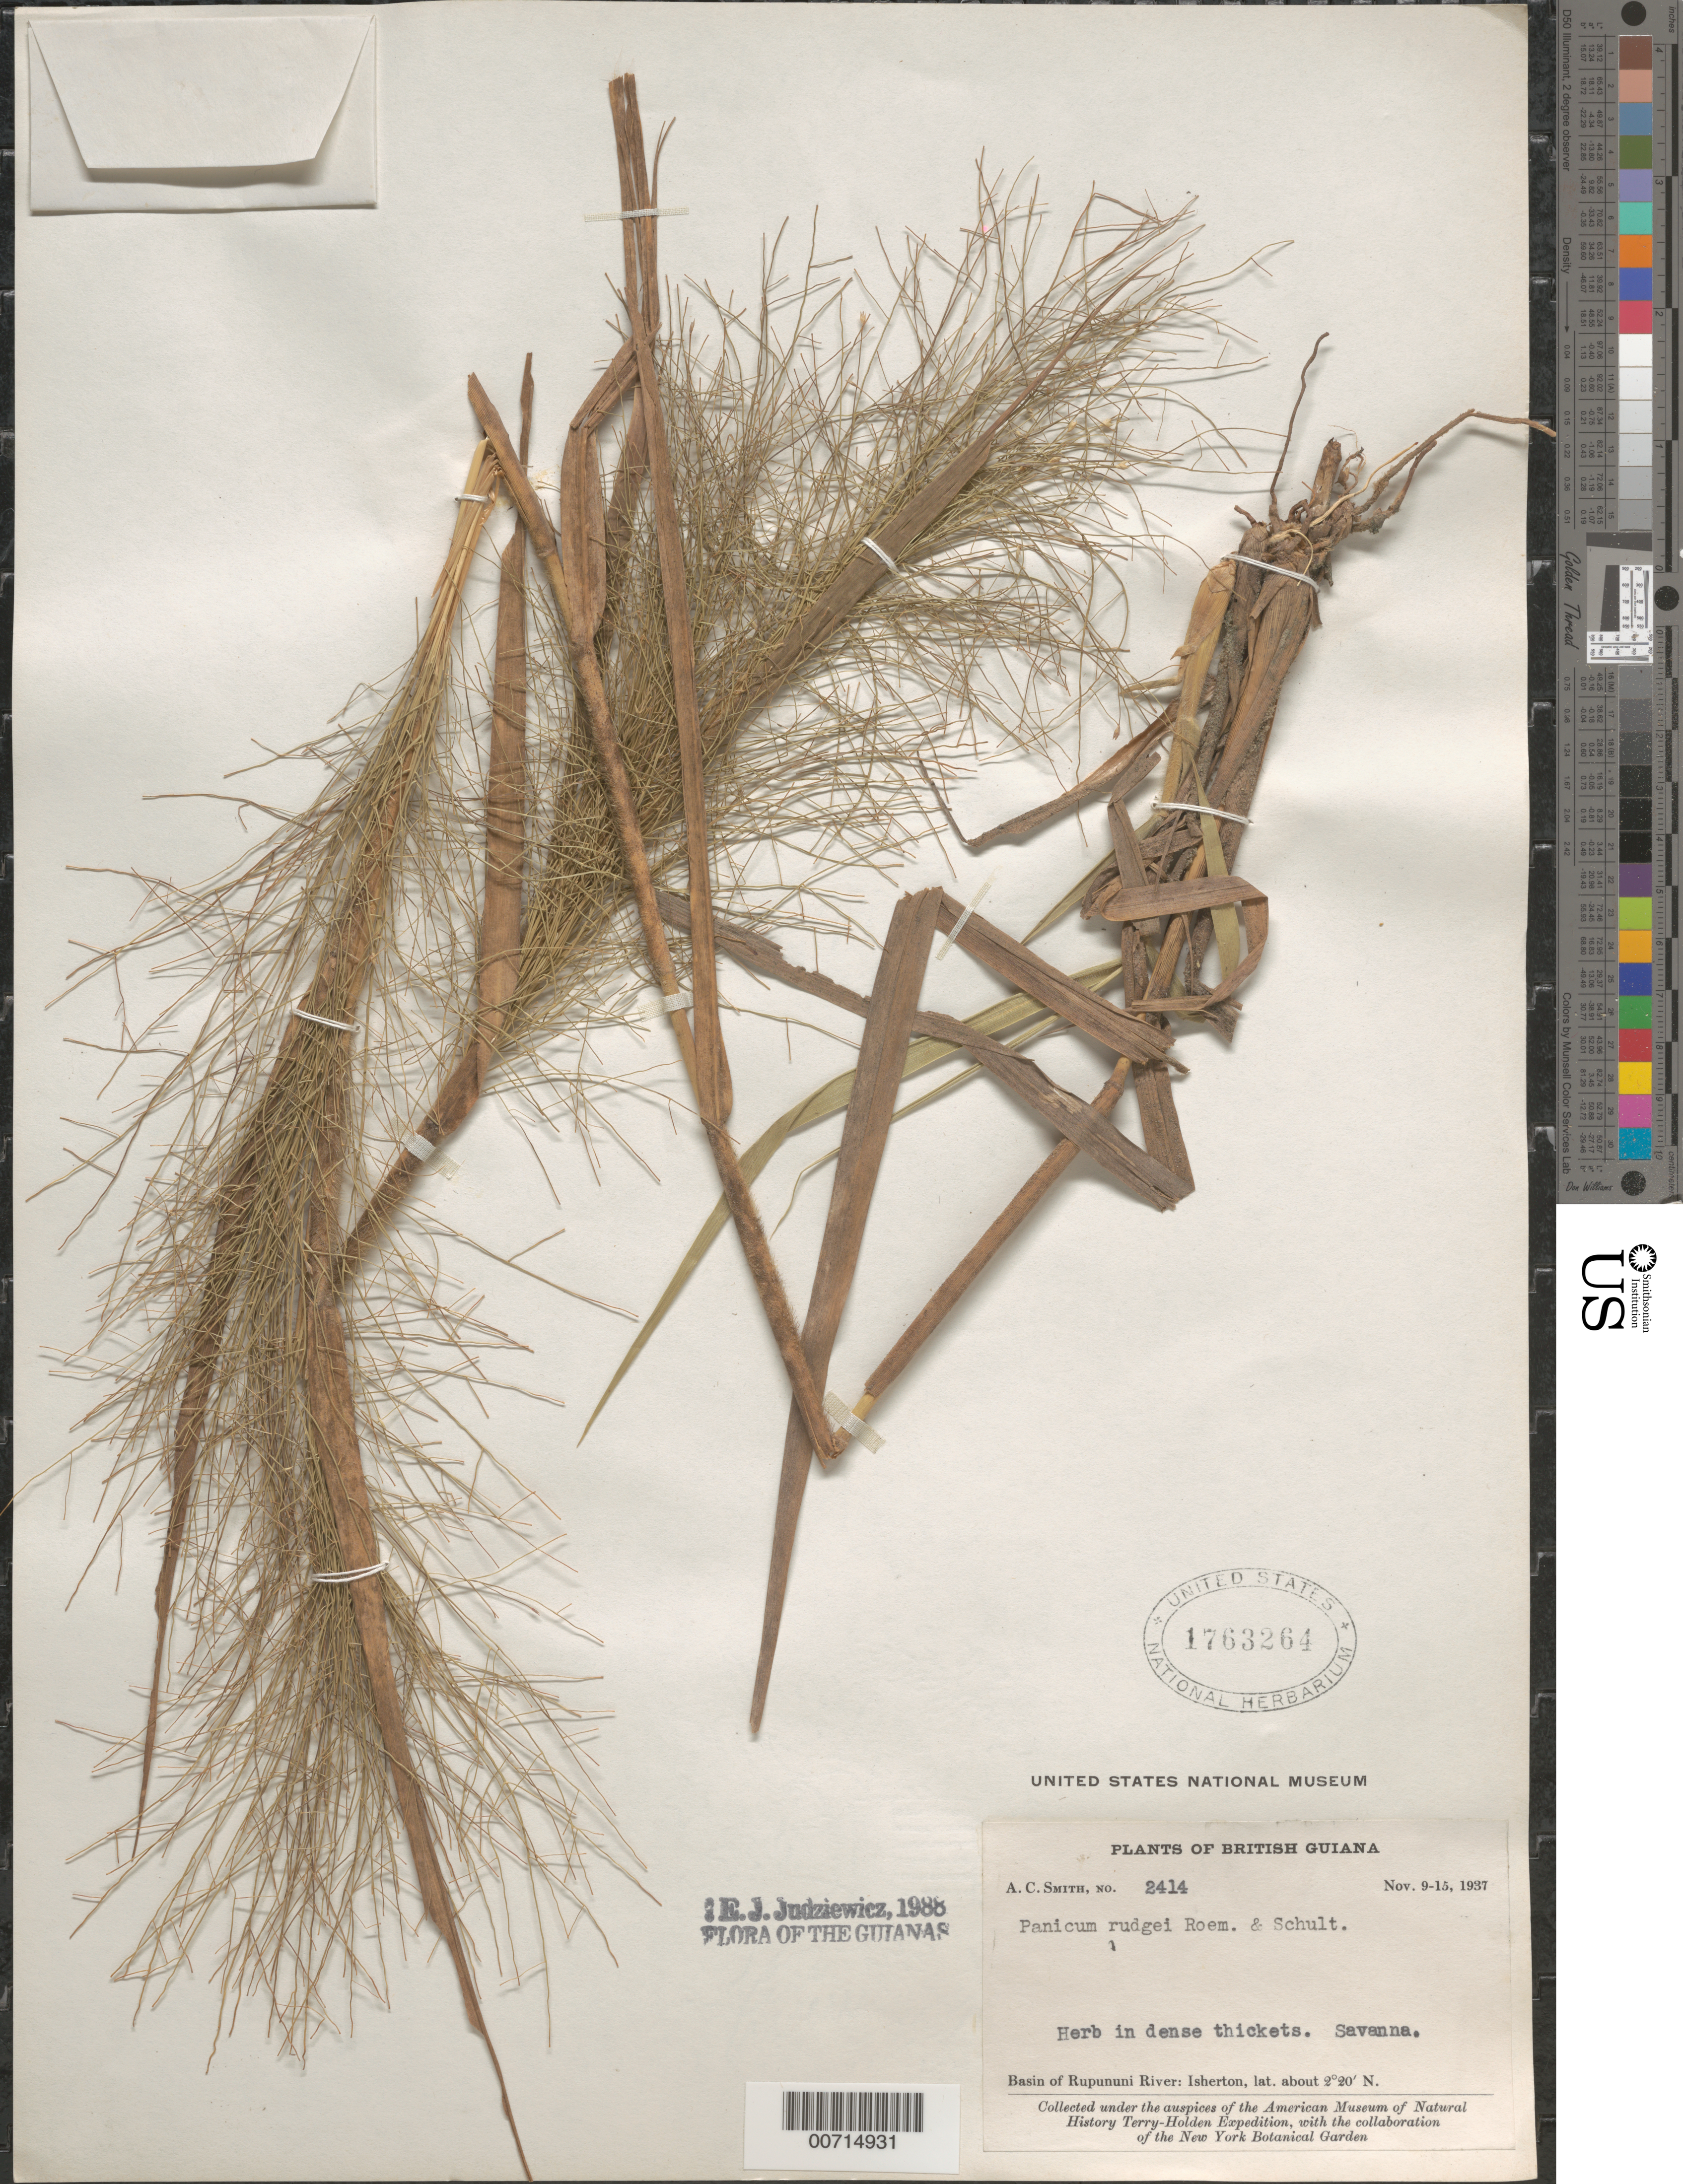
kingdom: Plantae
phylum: Tracheophyta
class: Liliopsida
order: Poales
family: Poaceae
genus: Panicum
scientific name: Panicum rudgei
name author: Roem. & Schult.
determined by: Judziewicz, E. J.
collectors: A. C. Smith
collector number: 2414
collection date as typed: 9-Nov-37 to 15-Nov-37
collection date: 1937-11-09/1937-11-15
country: Guyana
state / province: U. Takutu-U. Essequibo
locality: Isherton, basin of Rupununi River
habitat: Savanna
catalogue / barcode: US 1763264